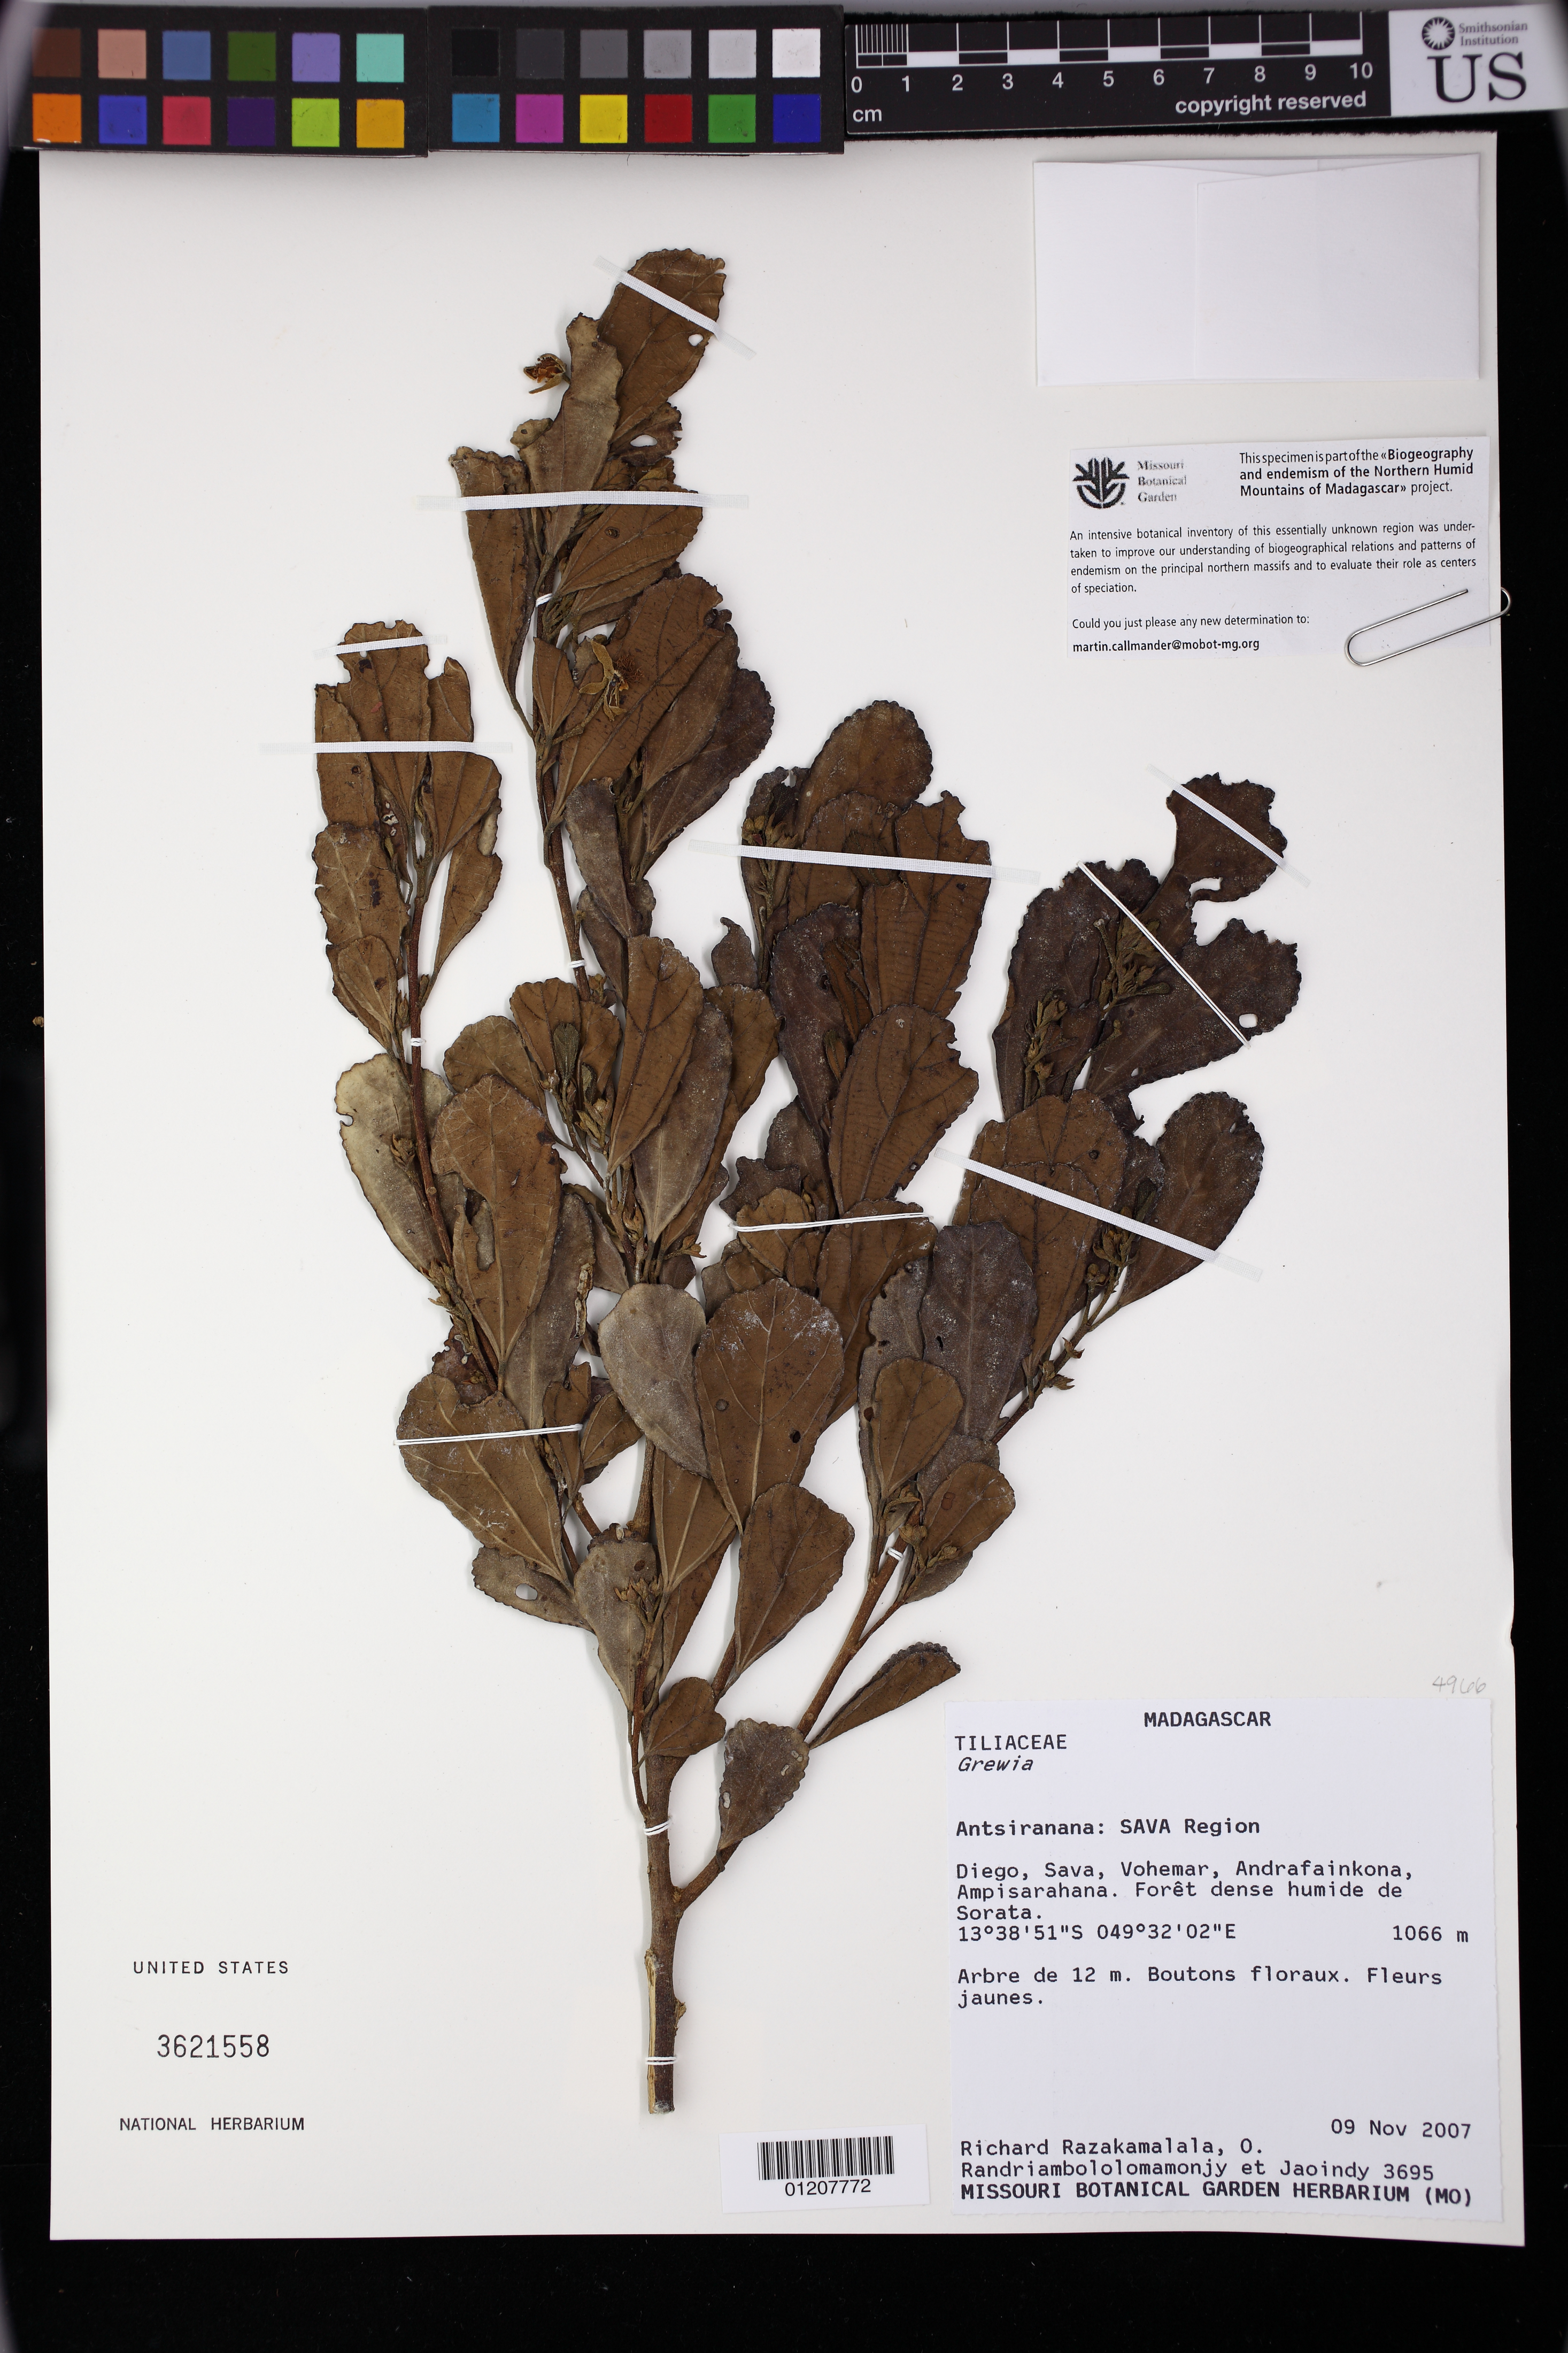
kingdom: Plantae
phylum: Tracheophyta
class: Magnoliopsida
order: Malvales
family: Malvaceae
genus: Grewia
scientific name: Grewia multilocularis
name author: Capuron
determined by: Dorr, Laurence J., Curator (BOT), Smithsonian Institution - National Museum of Natural History (UNITED STATES)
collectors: R. Razakamalala, O. Randriambololomamonjy & Jaoindy, --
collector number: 3695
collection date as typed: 11 Sep 2007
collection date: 2007-09-11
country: Madagascar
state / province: Sava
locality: Antsiranana: Sava Region. Diego, Sava, Vohemar, Andrafainkona, Ampisarahana. Forêt dense humide de Sorata.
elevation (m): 1066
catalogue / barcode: US 3621558